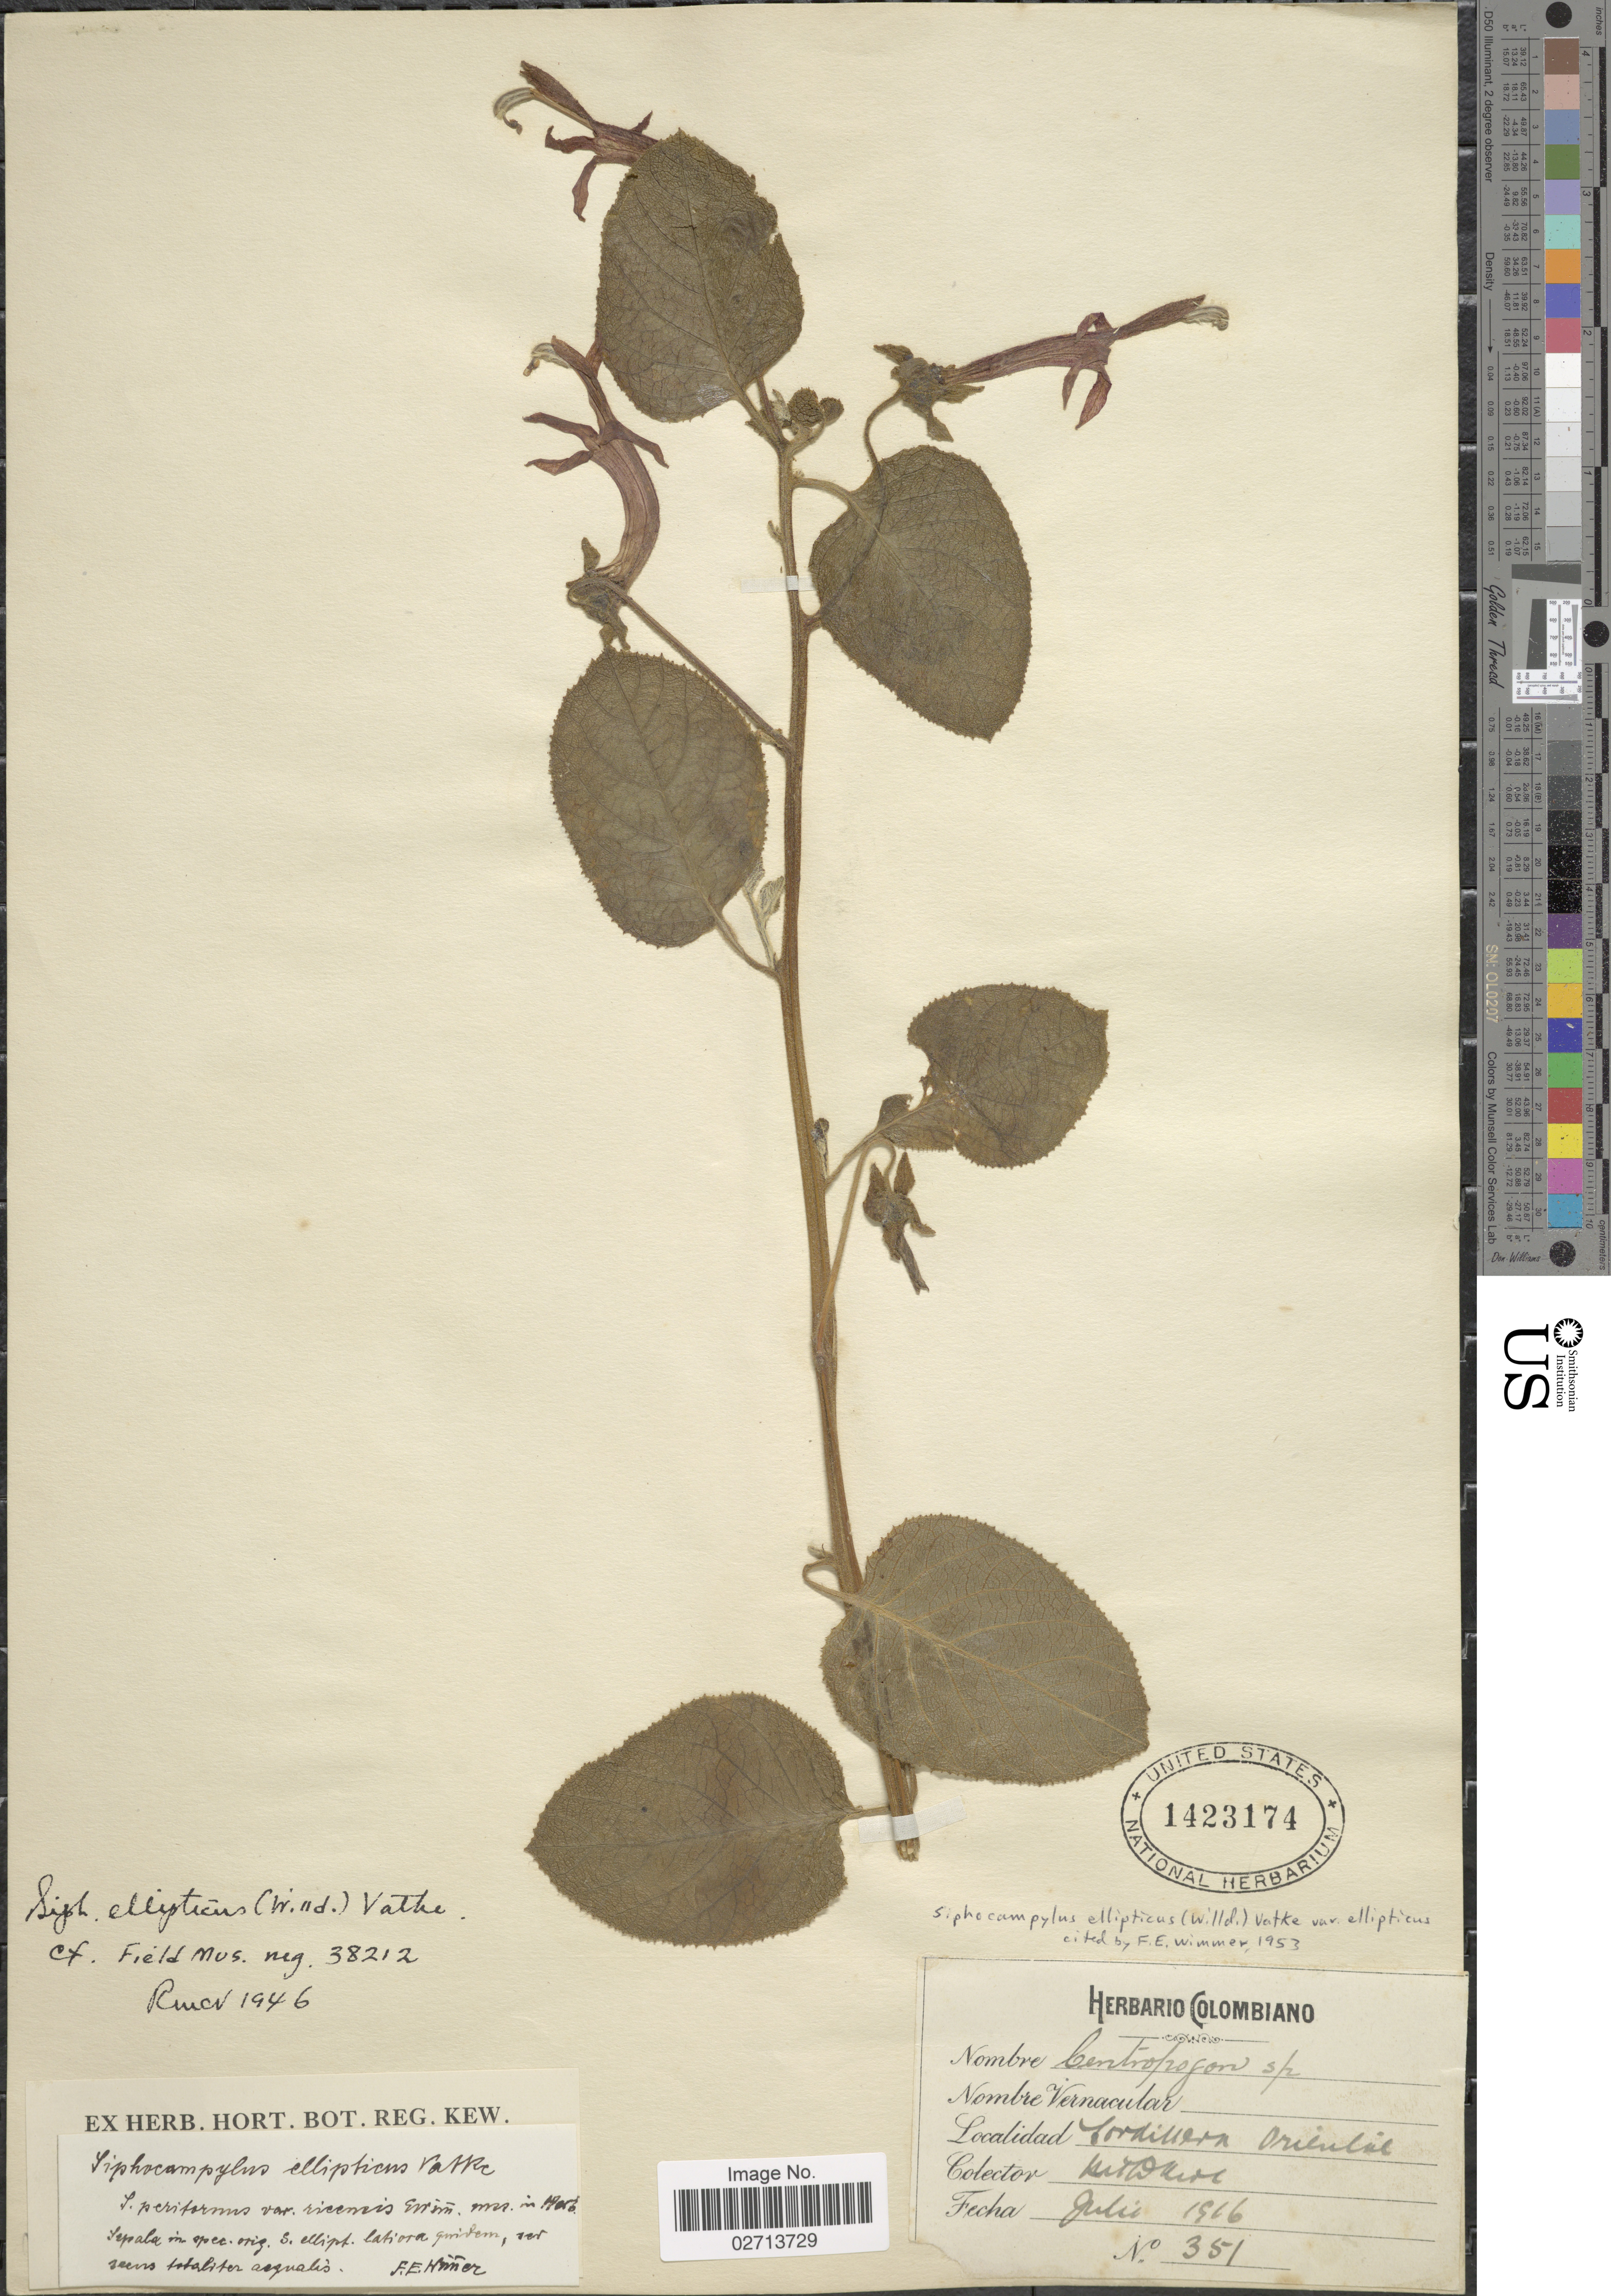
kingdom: Plantae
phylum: Tracheophyta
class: Magnoliopsida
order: Asterales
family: Campanulaceae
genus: Siphocampylus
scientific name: Siphocampylus ellipticus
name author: (Willd. ex Schult.) Vatke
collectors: M. T. Dawe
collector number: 351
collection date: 1916-07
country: Colombia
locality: Cordillera Oriental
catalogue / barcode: US 1423174